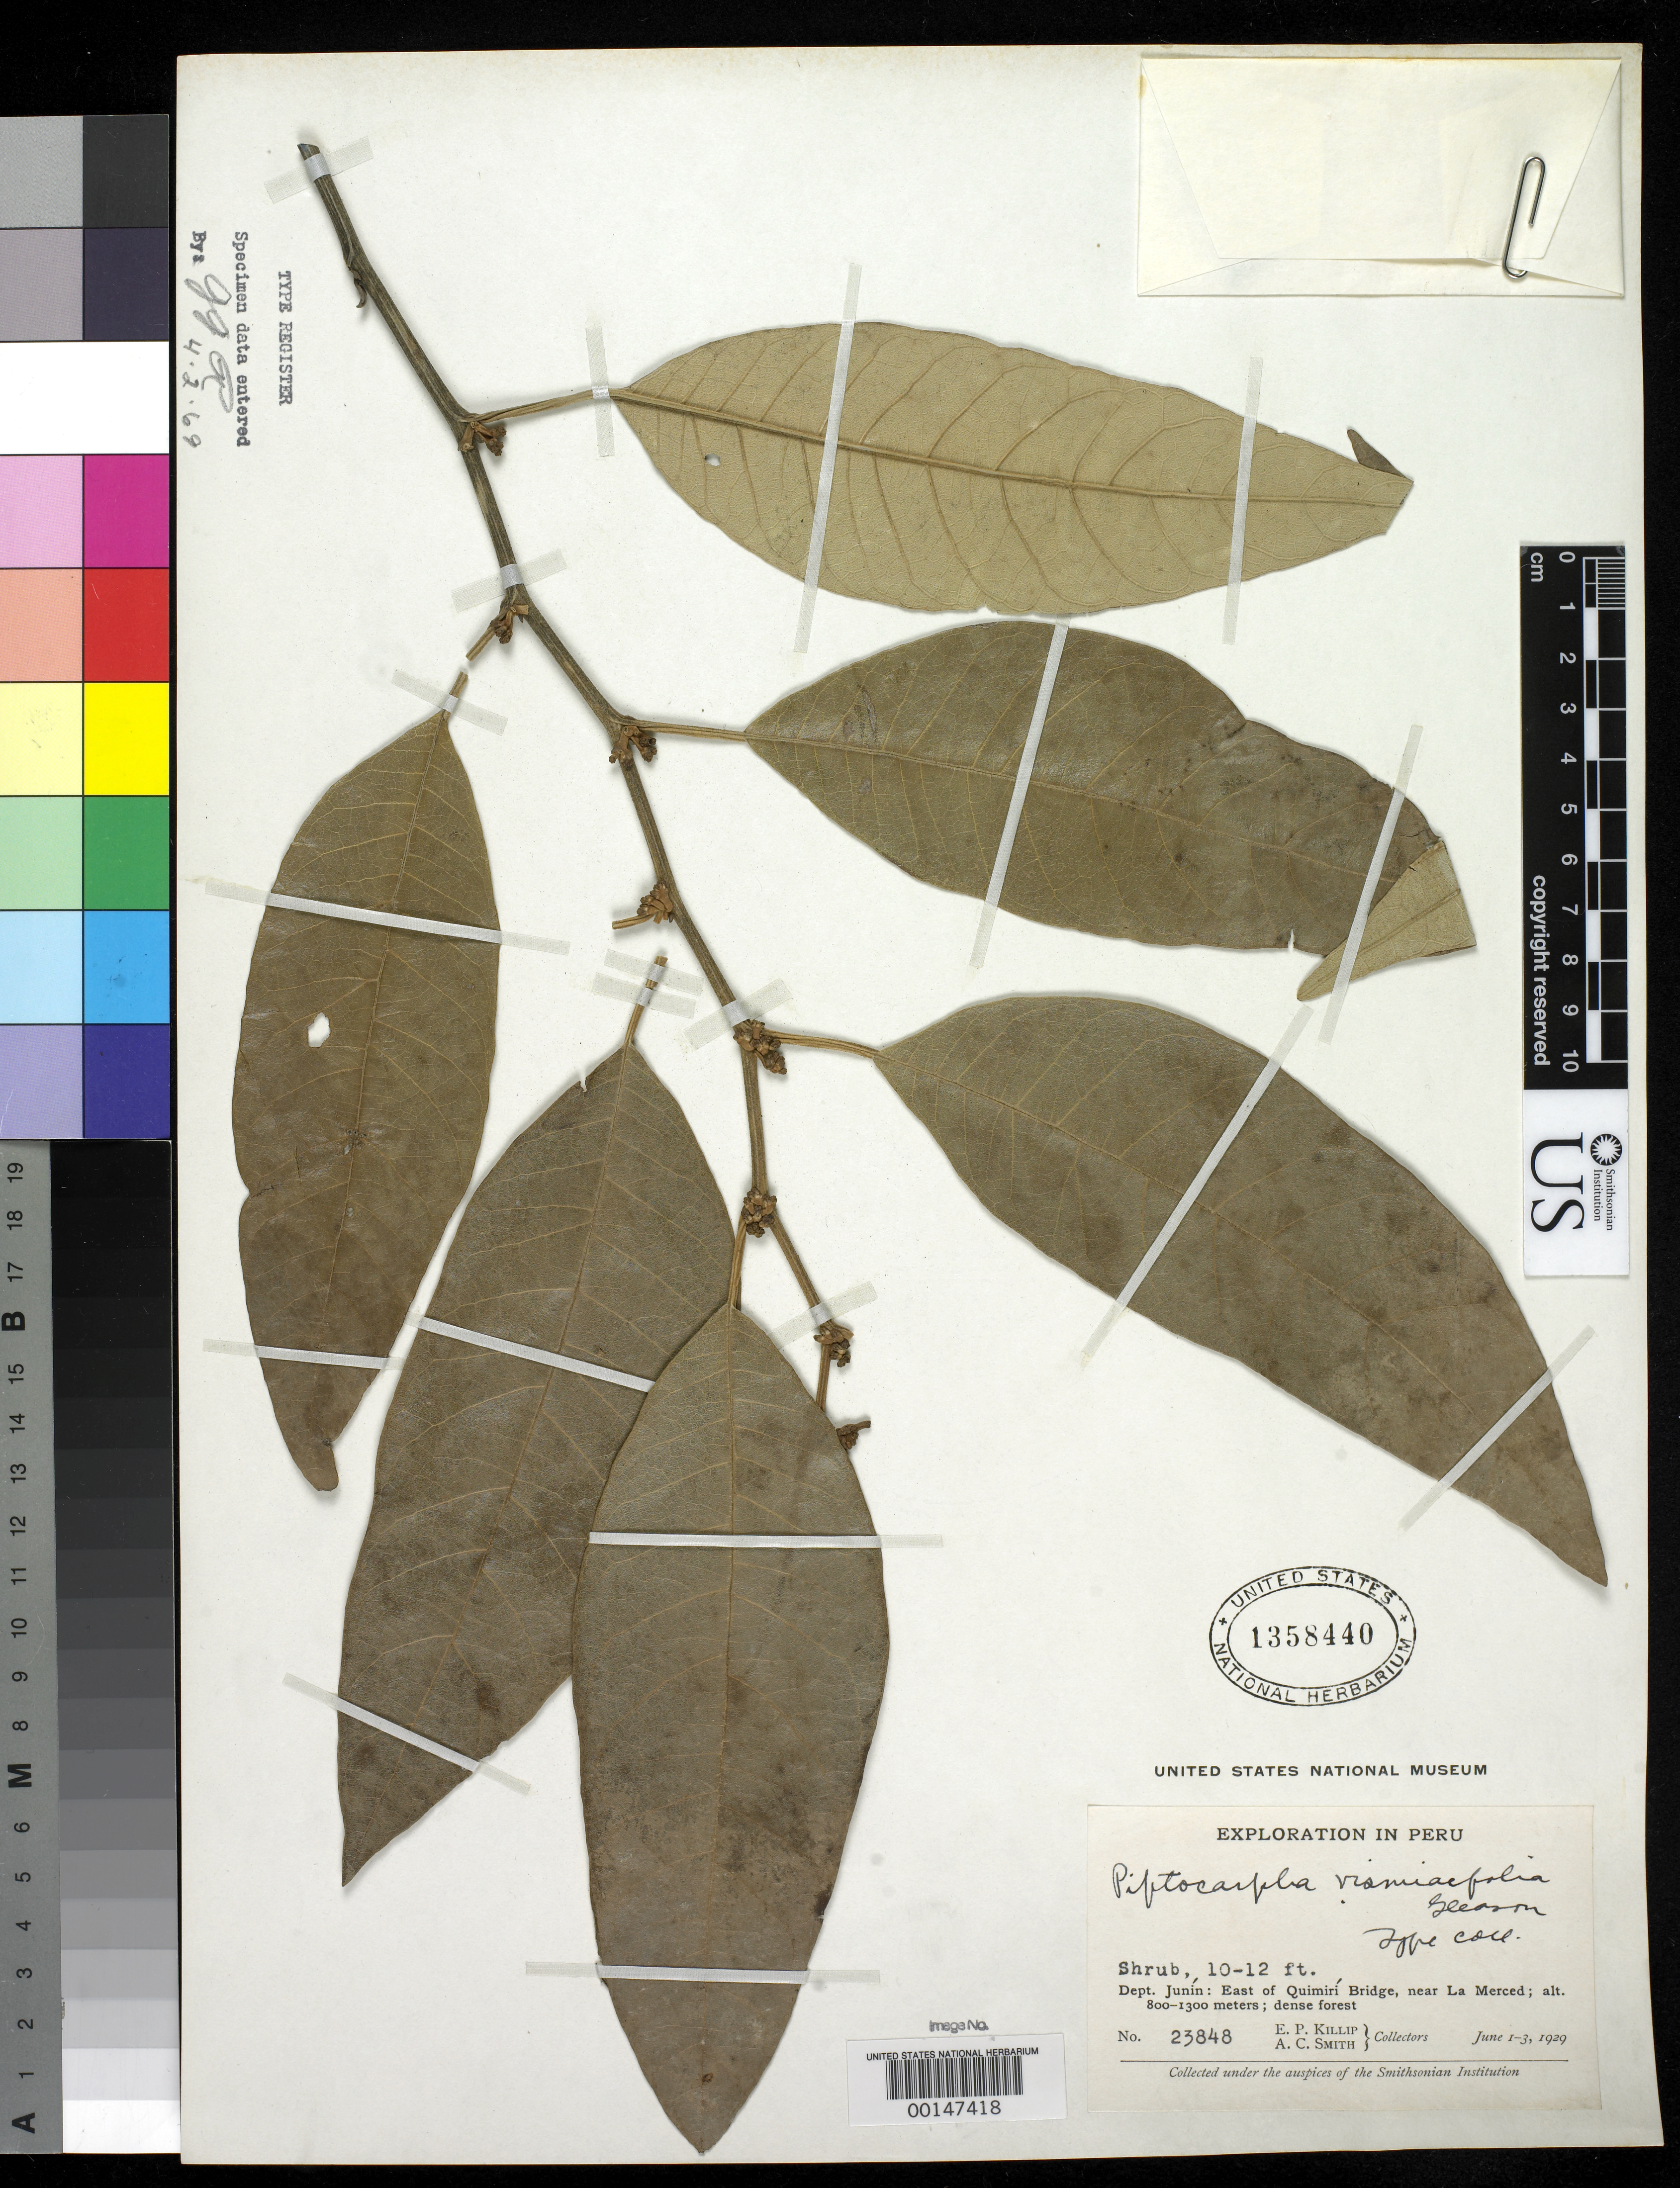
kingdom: Plantae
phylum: Tracheophyta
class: Magnoliopsida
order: Asterales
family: Asteraceae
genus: Piptocarpha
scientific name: Piptocarpha vismiaefolia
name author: Gleason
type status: Isotype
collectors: E. P. Killip & A. C. Smith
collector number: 23848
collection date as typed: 01 Jun 1913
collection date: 1913-06-01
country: Peru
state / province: Junín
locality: East of Quimiri Bridge, near La Merced.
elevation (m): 800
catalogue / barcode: US 1358440